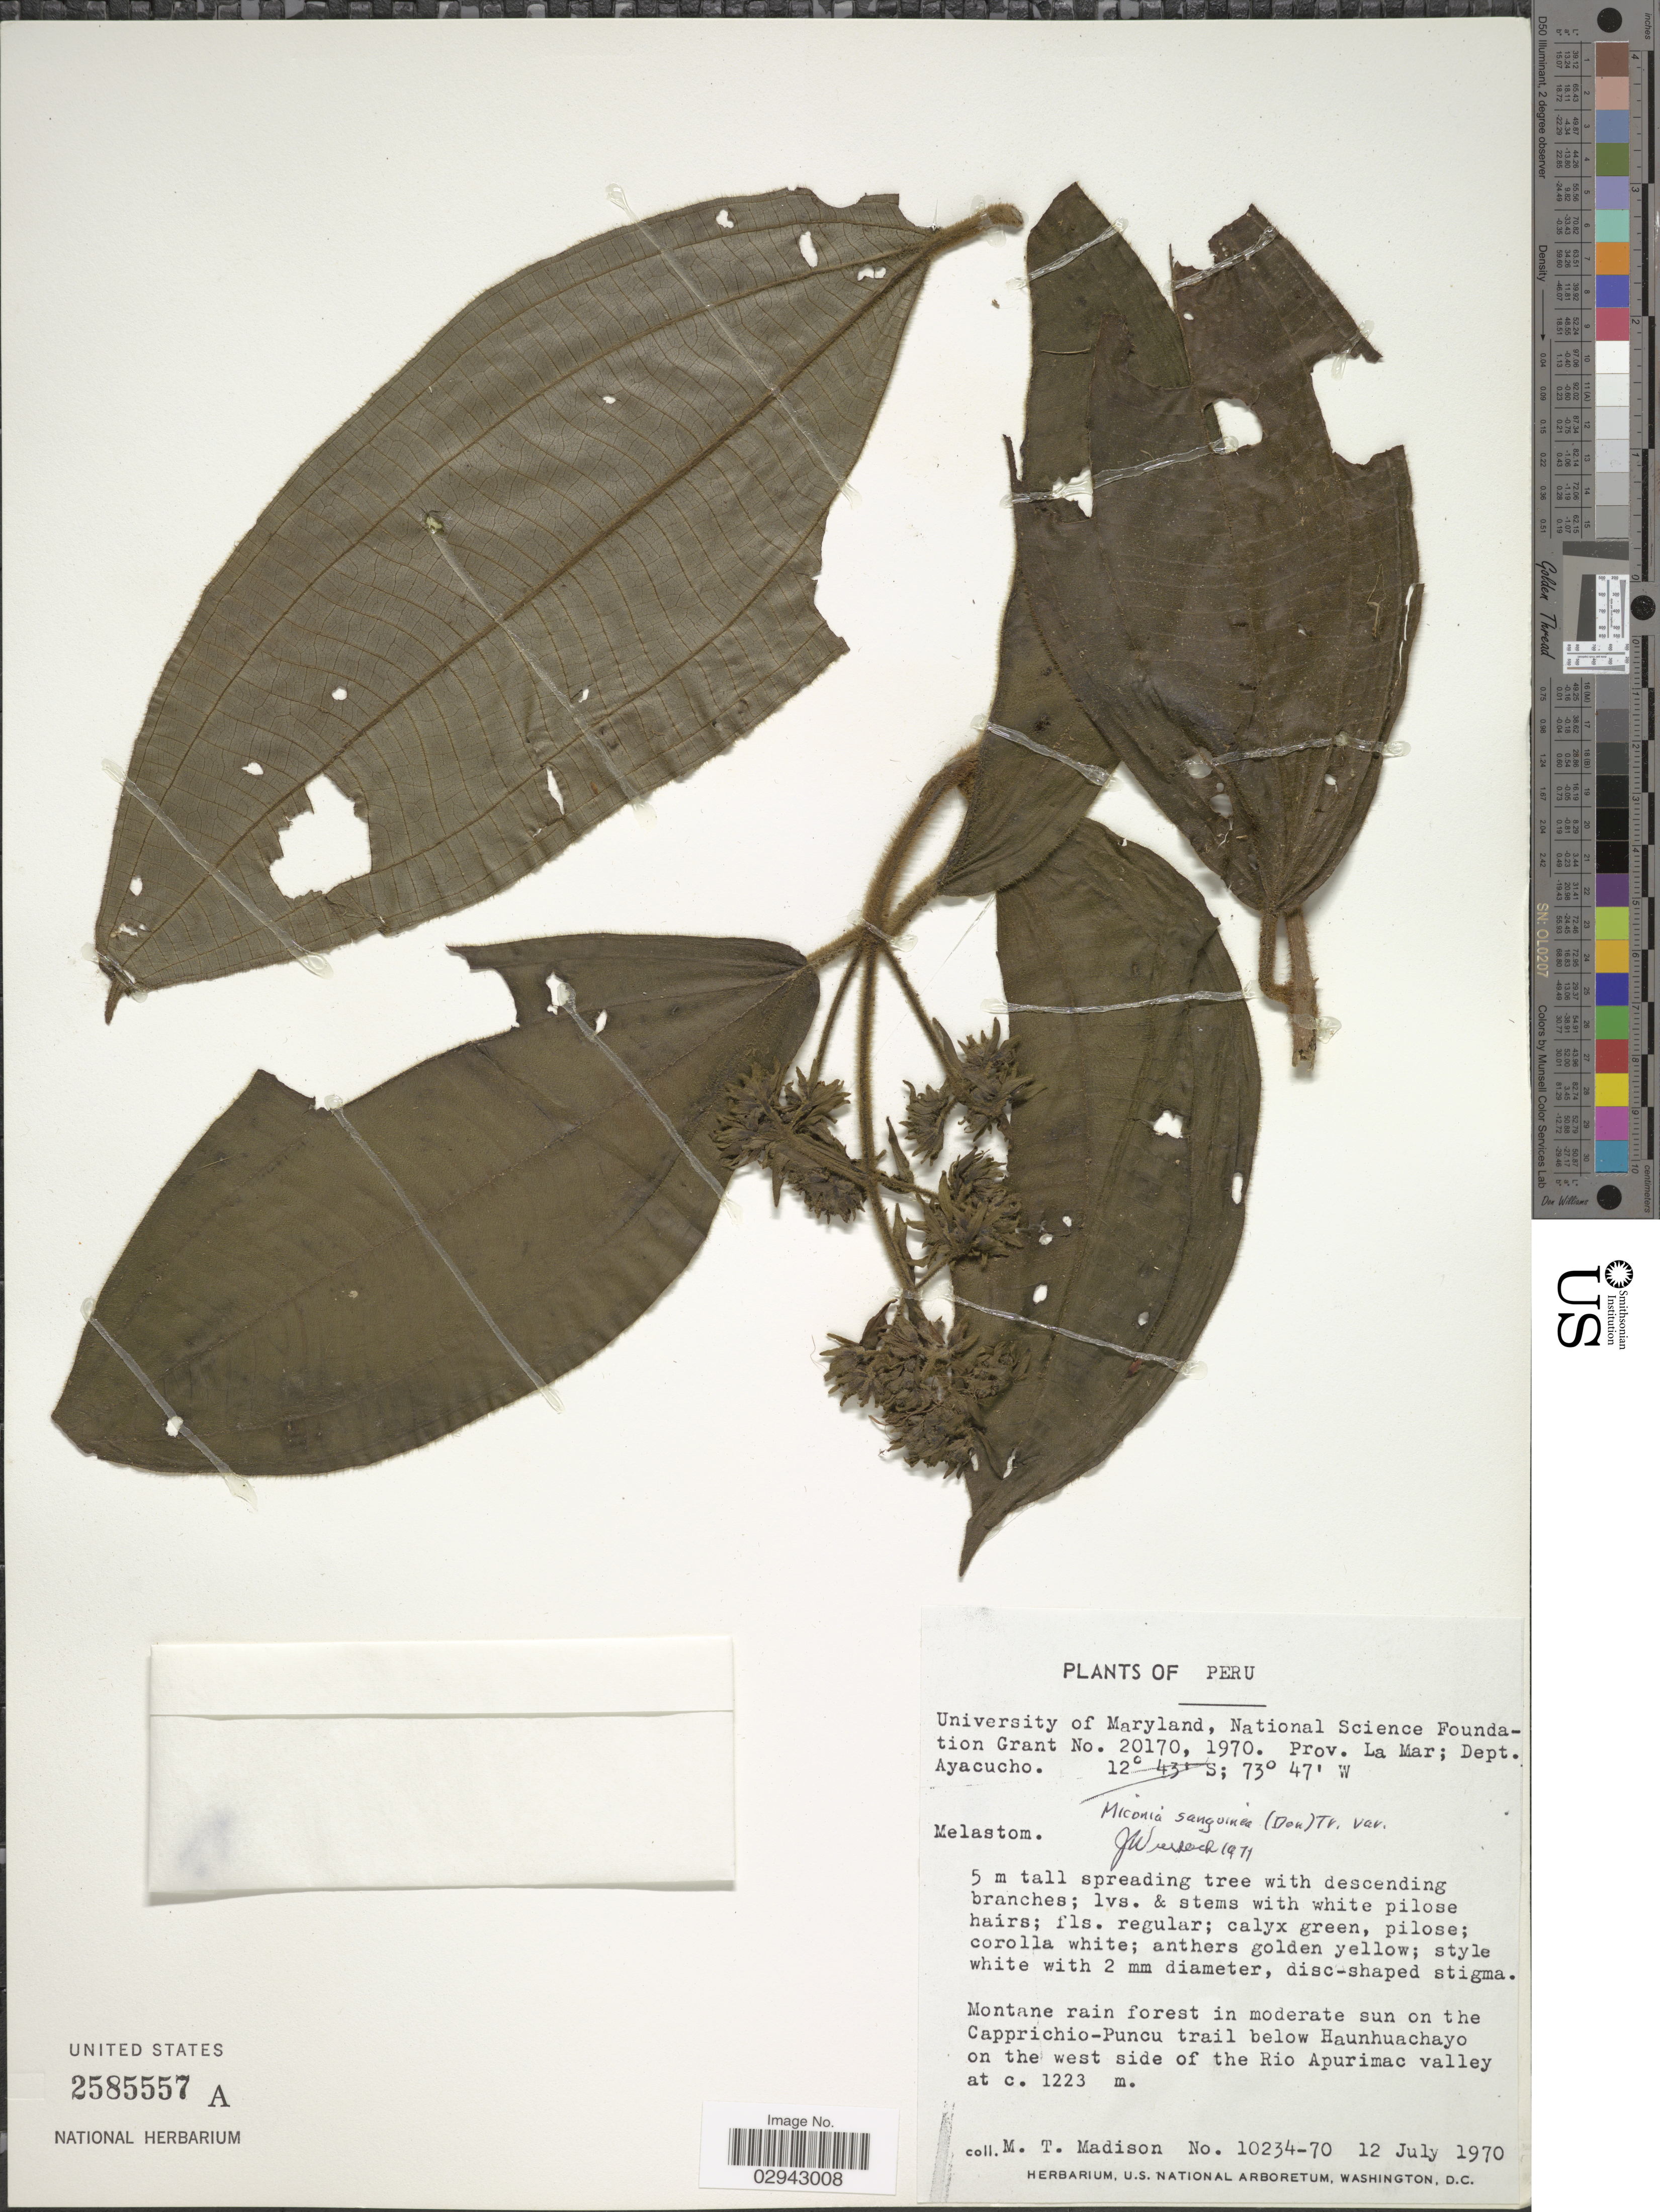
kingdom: Plantae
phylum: Tracheophyta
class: Magnoliopsida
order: Myrtales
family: Melastomataceae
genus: Miconia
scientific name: Miconia sanguinea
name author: (D. Don) Triana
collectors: M. T. Madison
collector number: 10234-70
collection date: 1970-07-12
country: Peru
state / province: Ayacucho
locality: Prov. La Mar; Dept. Ayacucho. On the Capprichio-Puncu trail below Huanhuachayo on the west side of the Rio Apurimac valley.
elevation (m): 1223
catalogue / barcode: US 2585557A